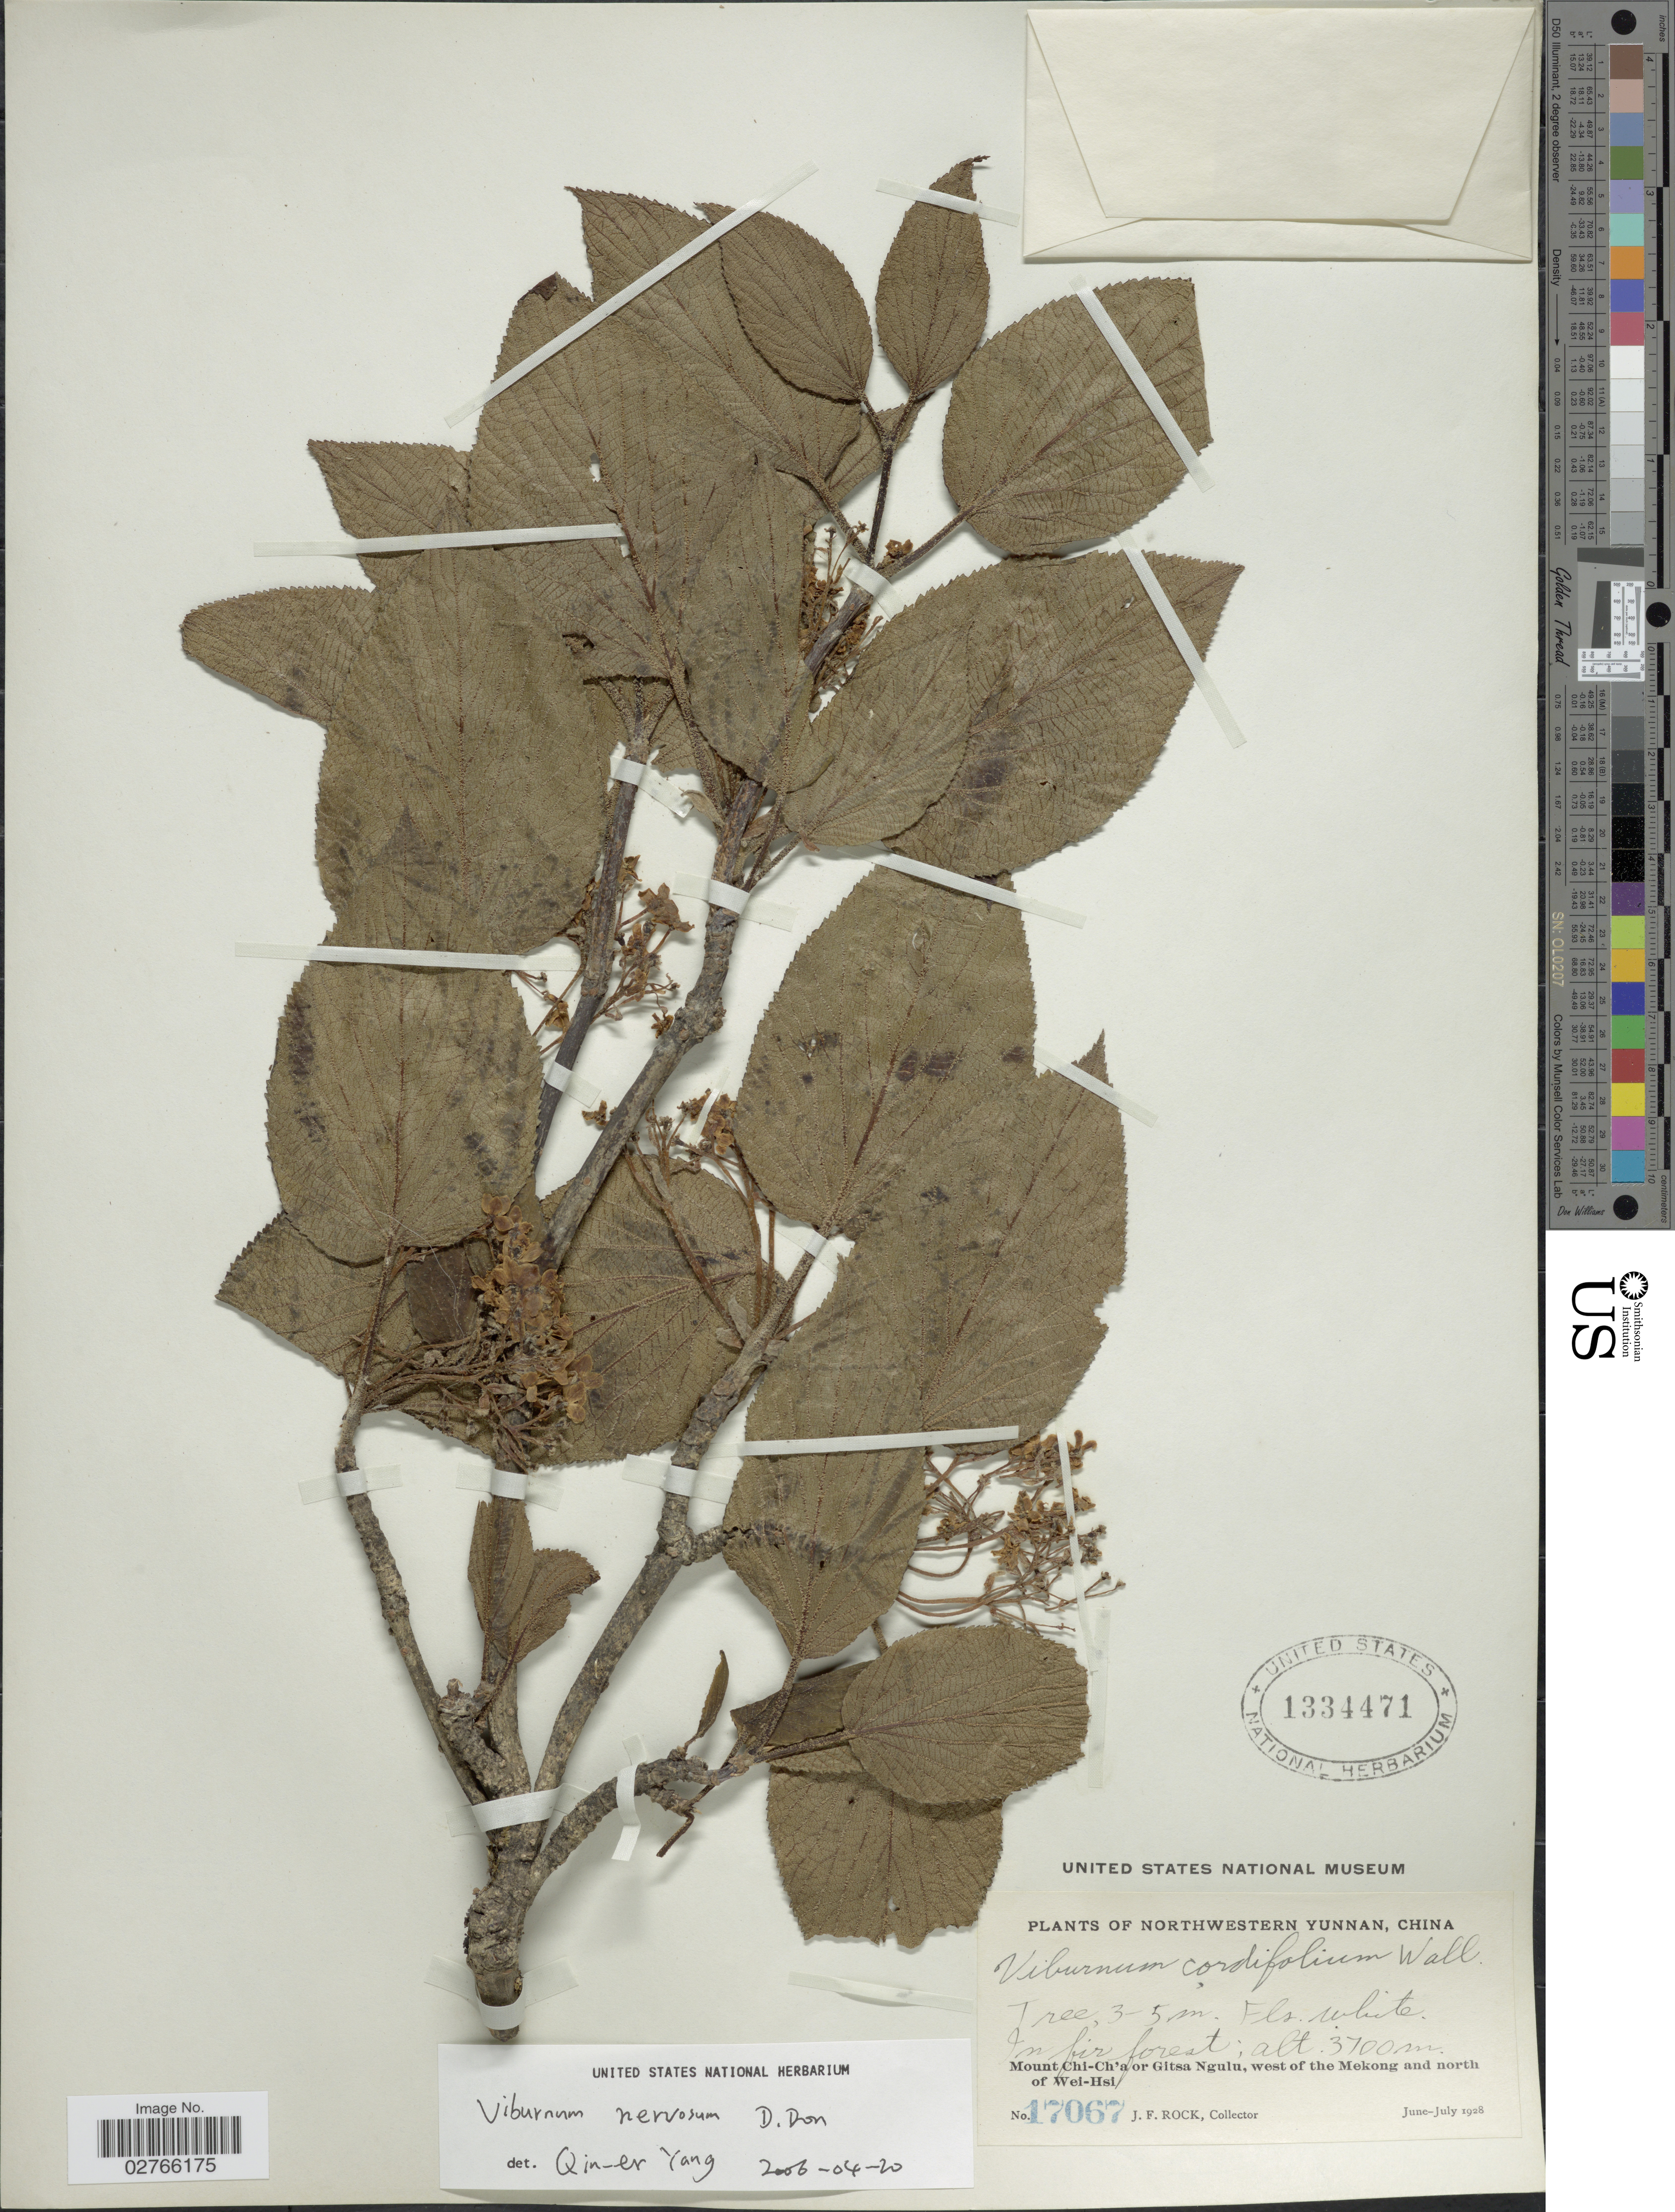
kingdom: Plantae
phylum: Tracheophyta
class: Magnoliopsida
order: Dipsacales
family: Viburnaceae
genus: Viburnum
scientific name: Viburnum nervosum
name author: D. Don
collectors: J. Rock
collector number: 17067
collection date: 1928-06/1928-07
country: China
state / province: Yunnan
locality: Northwestern Yunnan, Mount Chi-Ch'a or Gitsa Ngulu, west of the Mekong and north of Wei-Hsi.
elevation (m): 3700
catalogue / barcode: US 1334471